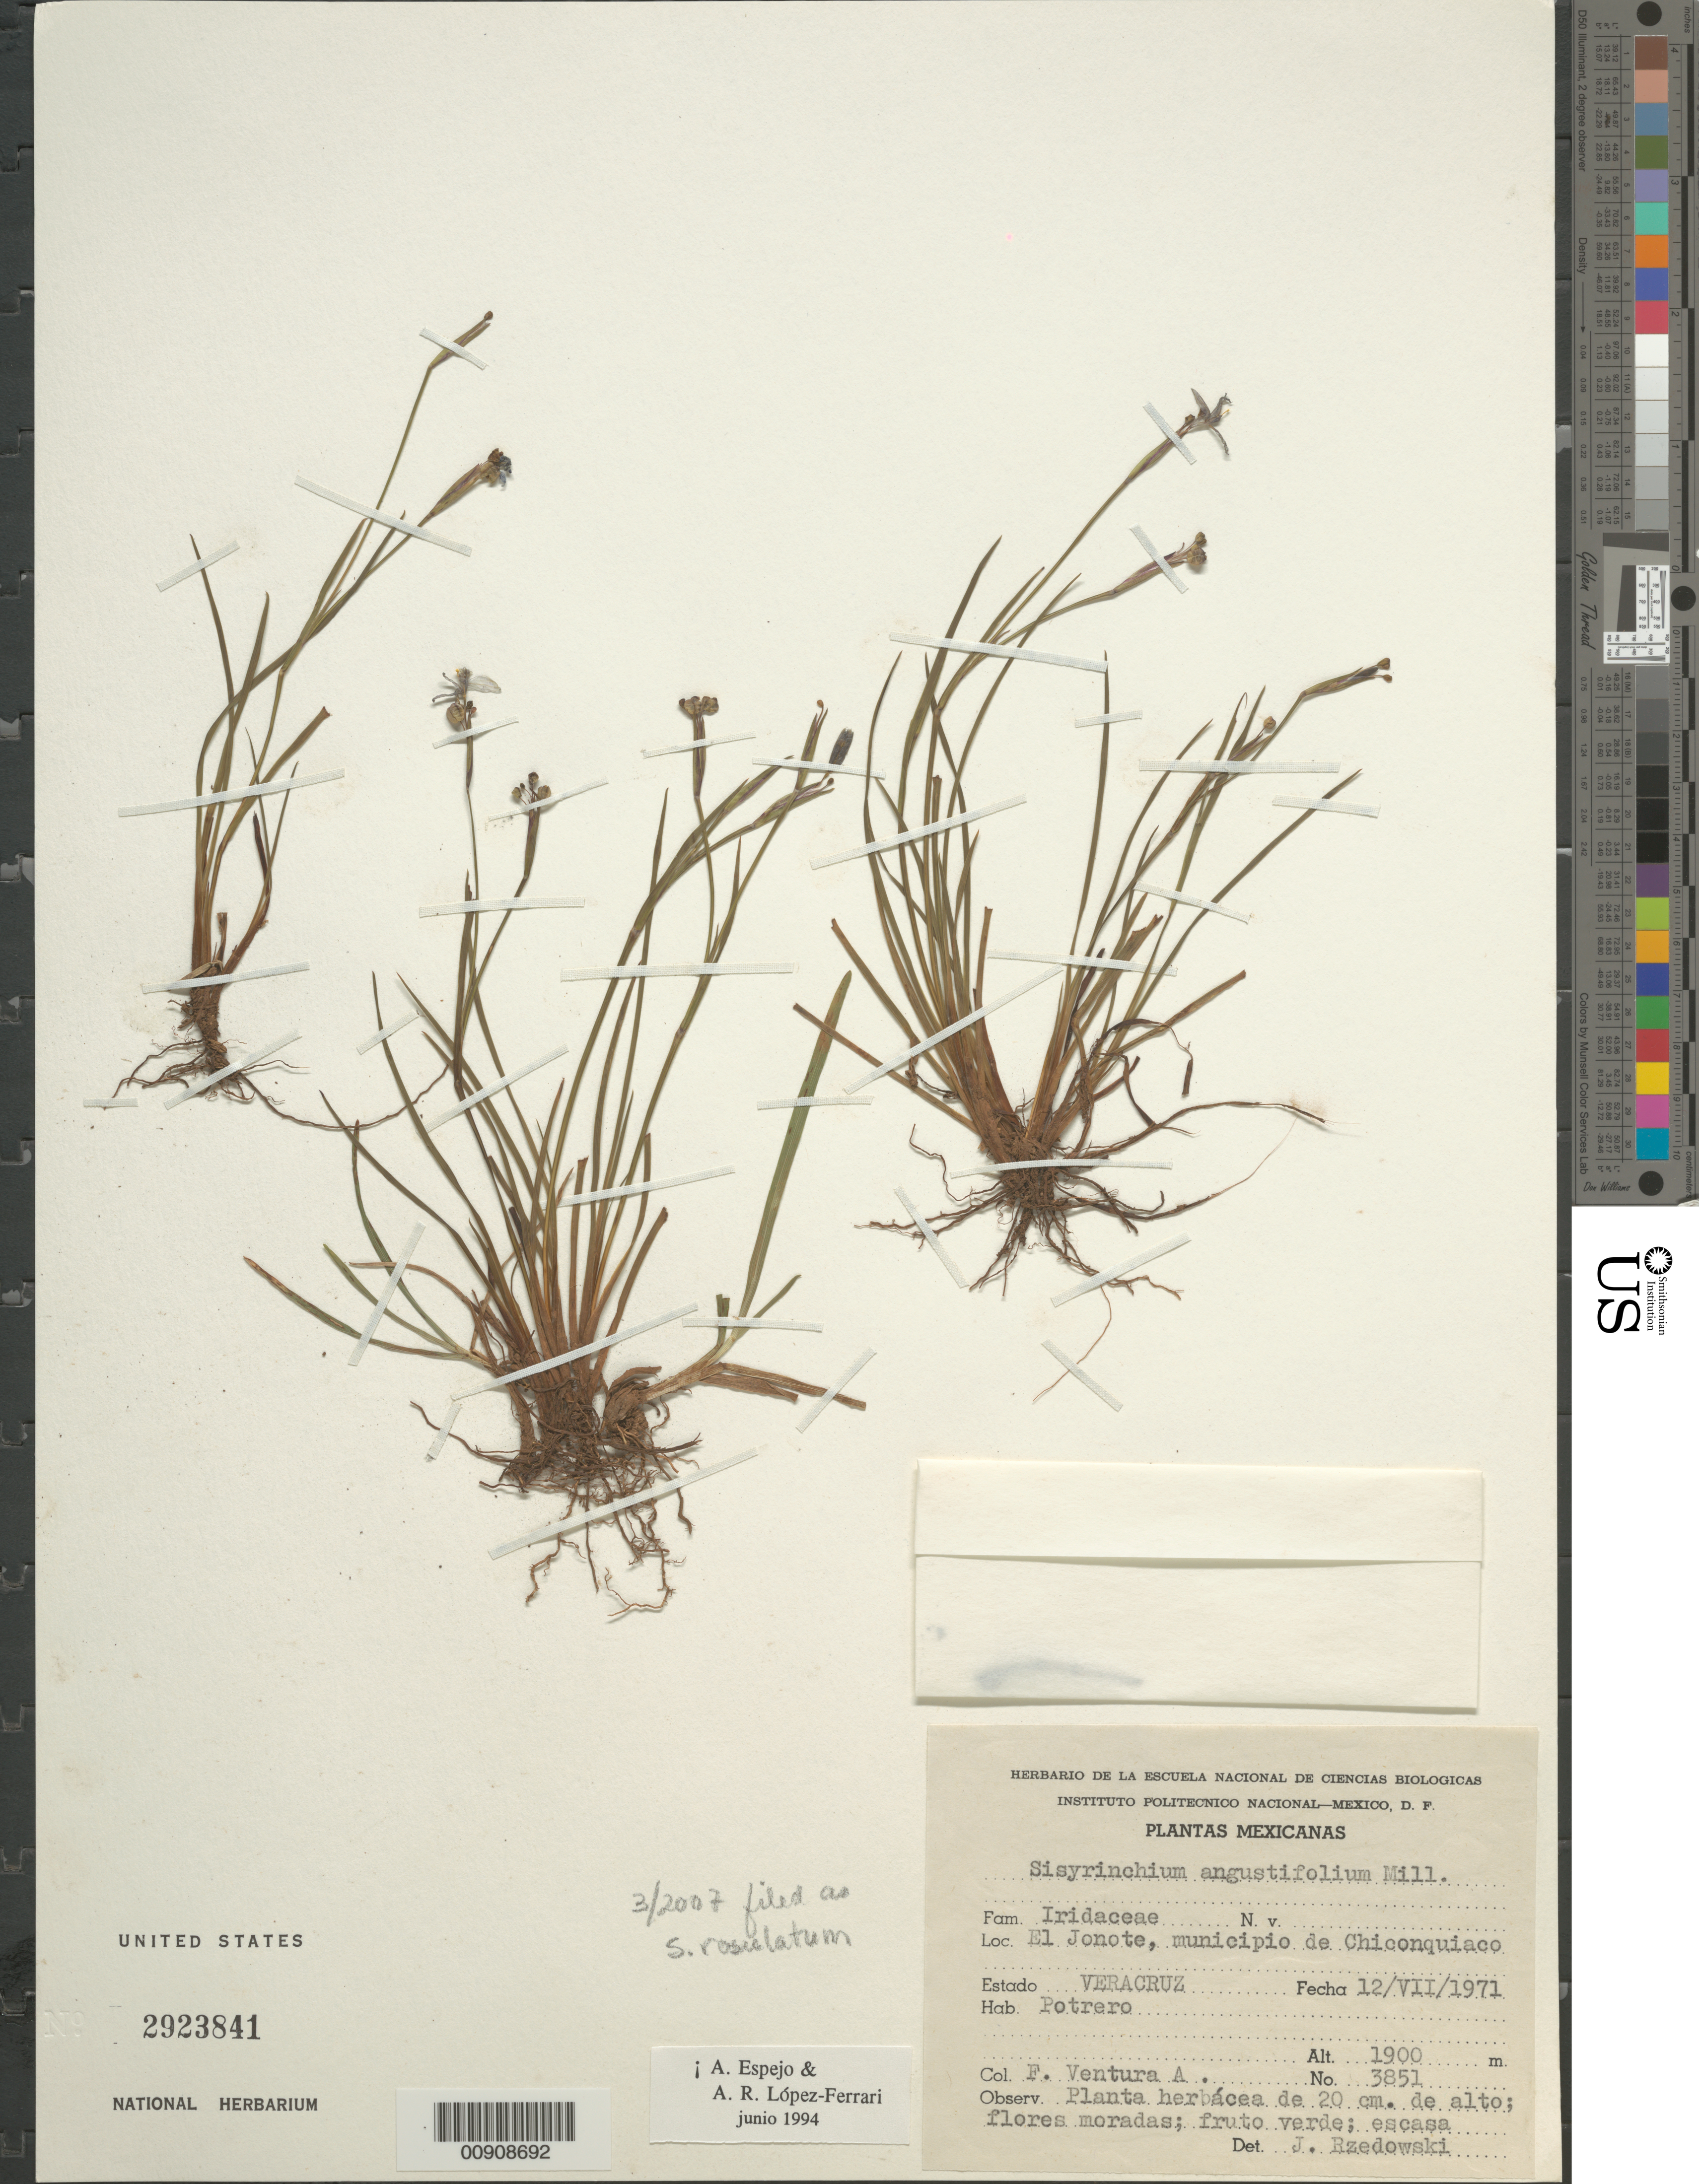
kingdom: Plantae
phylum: Tracheophyta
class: Liliopsida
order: Asparagales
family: Iridaceae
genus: Sisyrinchium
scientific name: Sisyrinchium rosulatum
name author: E.P. Bicknell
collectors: F. Ventura A.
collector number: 3851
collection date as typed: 12 Jul 1971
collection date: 1971-07-12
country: Mexico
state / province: Veracruz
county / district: Chiconquiaco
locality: El Jonote, municipio de Chiconquiaco, Estado Veracruz.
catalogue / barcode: US 2923841